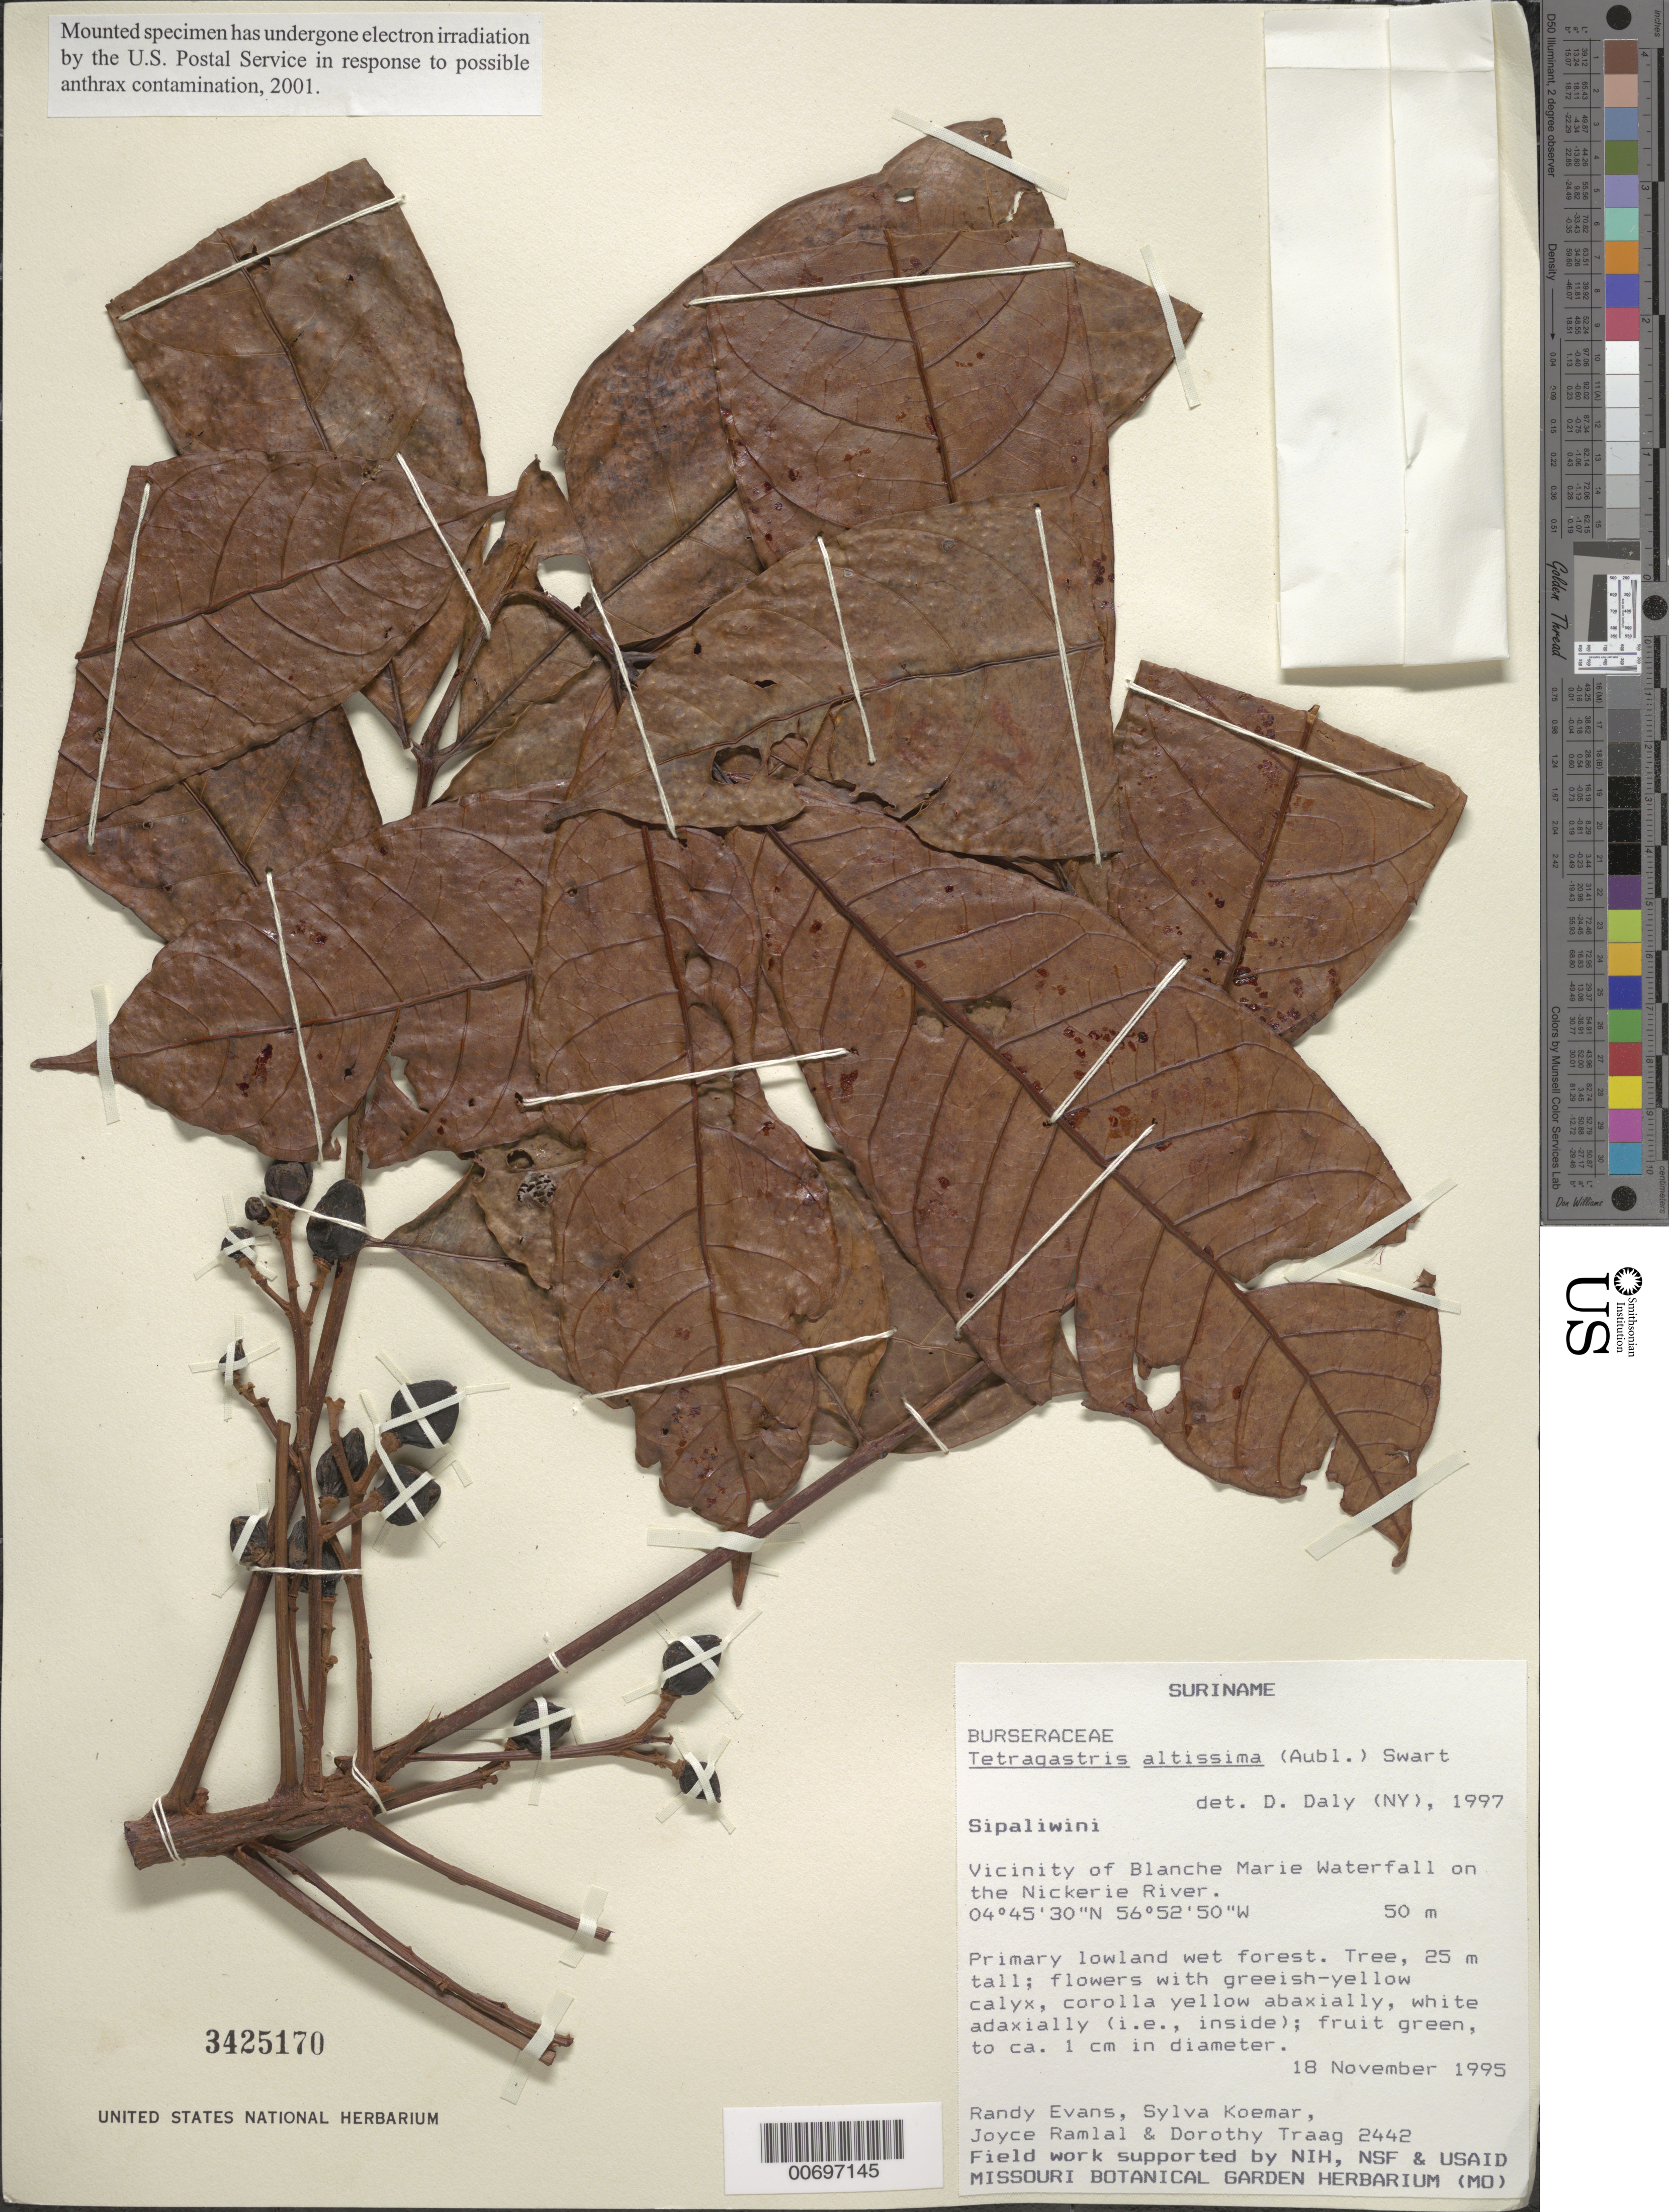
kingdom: Plantae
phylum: Tracheophyta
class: Magnoliopsida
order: Sapindales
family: Burseraceae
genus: Protium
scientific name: Protium altissimum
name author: (Aubl.) Marchand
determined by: Daly, Douglas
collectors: R. Evans, S. Koemar, J. Ramlal & D. Traag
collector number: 2442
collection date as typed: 18-Nov-95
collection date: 1995-11-18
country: Suriname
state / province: Sipaliwini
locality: Blanche Marie Waterfall, vic., on Nickerie R.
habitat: Primary lowland wet forest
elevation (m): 50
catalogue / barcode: US 3425170